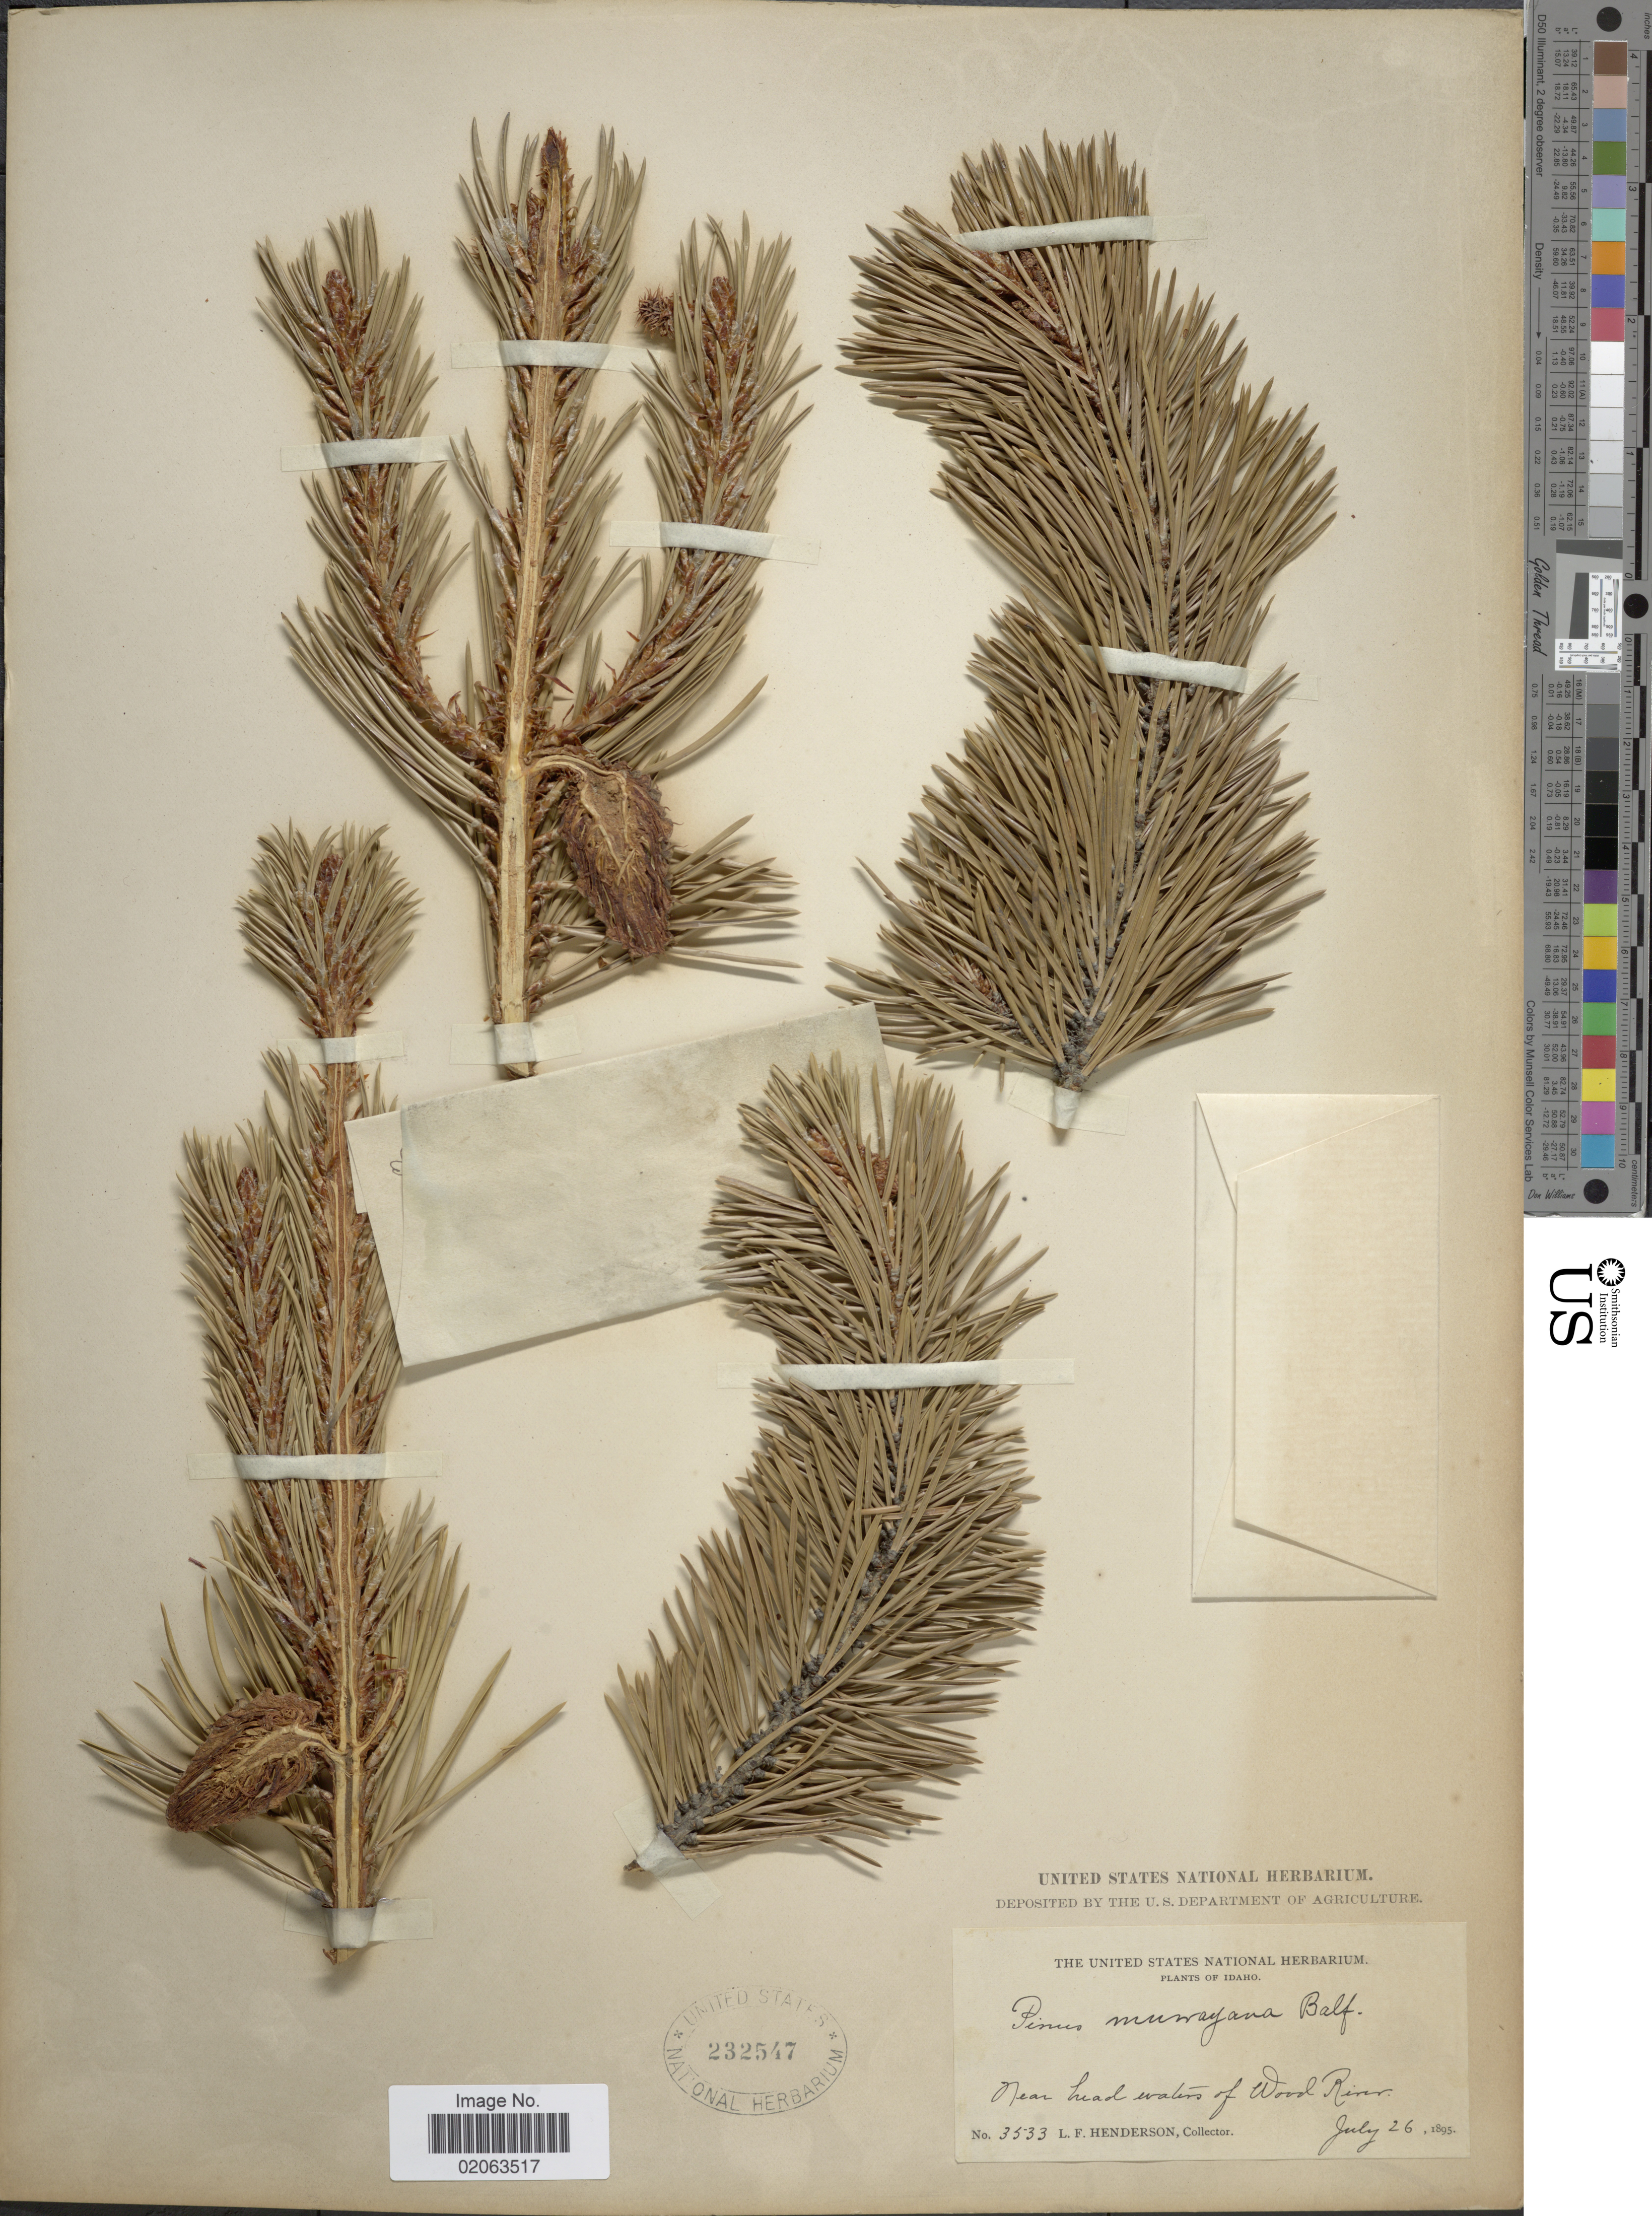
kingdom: Plantae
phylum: Tracheophyta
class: Pinopsida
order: Pinales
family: Pinaceae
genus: Pinus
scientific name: Pinus contorta var. latifolia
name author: Engelm. ex S. Watson in C. King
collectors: L. Henderson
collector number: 3533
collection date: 1895-07-26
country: United States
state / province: Idaho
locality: Idaho. Near head waters of Wood River.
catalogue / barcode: US 232547